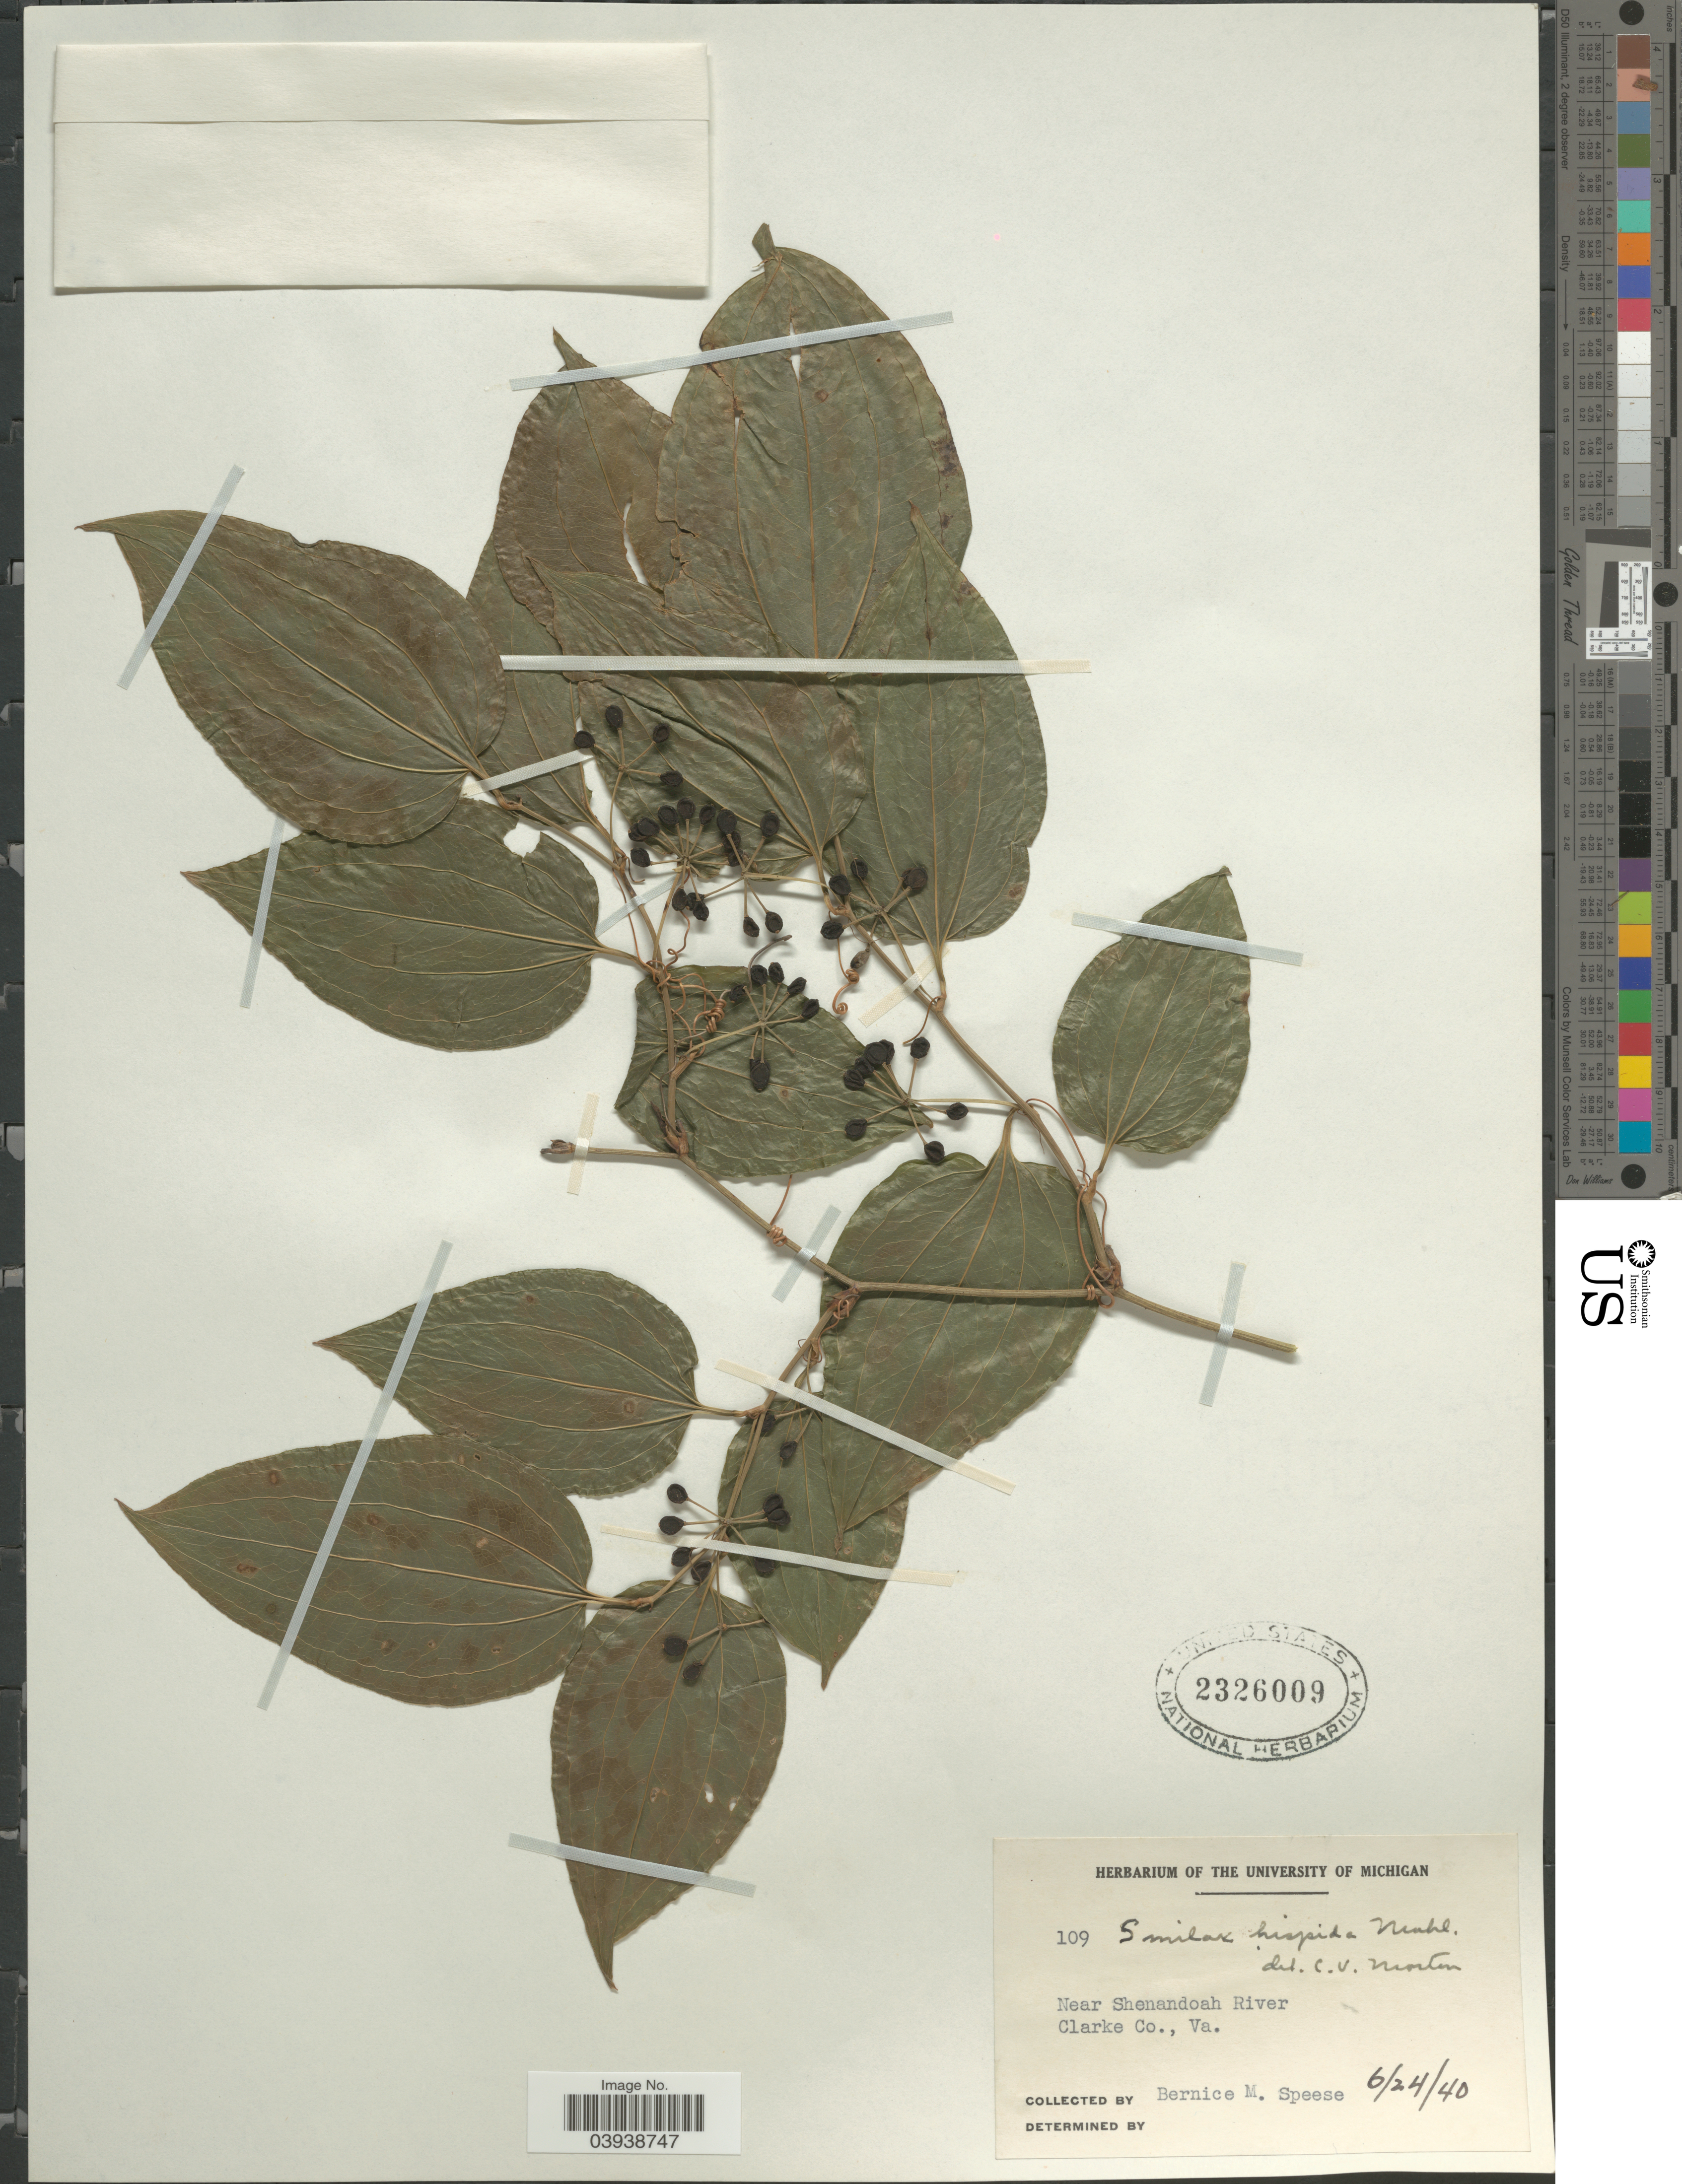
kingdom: Plantae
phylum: Tracheophyta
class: Liliopsida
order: Liliales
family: Smilacaceae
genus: Smilax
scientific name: Smilax hispida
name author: Raf.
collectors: B. Speese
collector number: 109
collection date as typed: Transcribed d/m/y: 24/6/40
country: United States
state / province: Virginia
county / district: Clarke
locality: Near Shenandoah River. Clarke Co.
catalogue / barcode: US 2326009